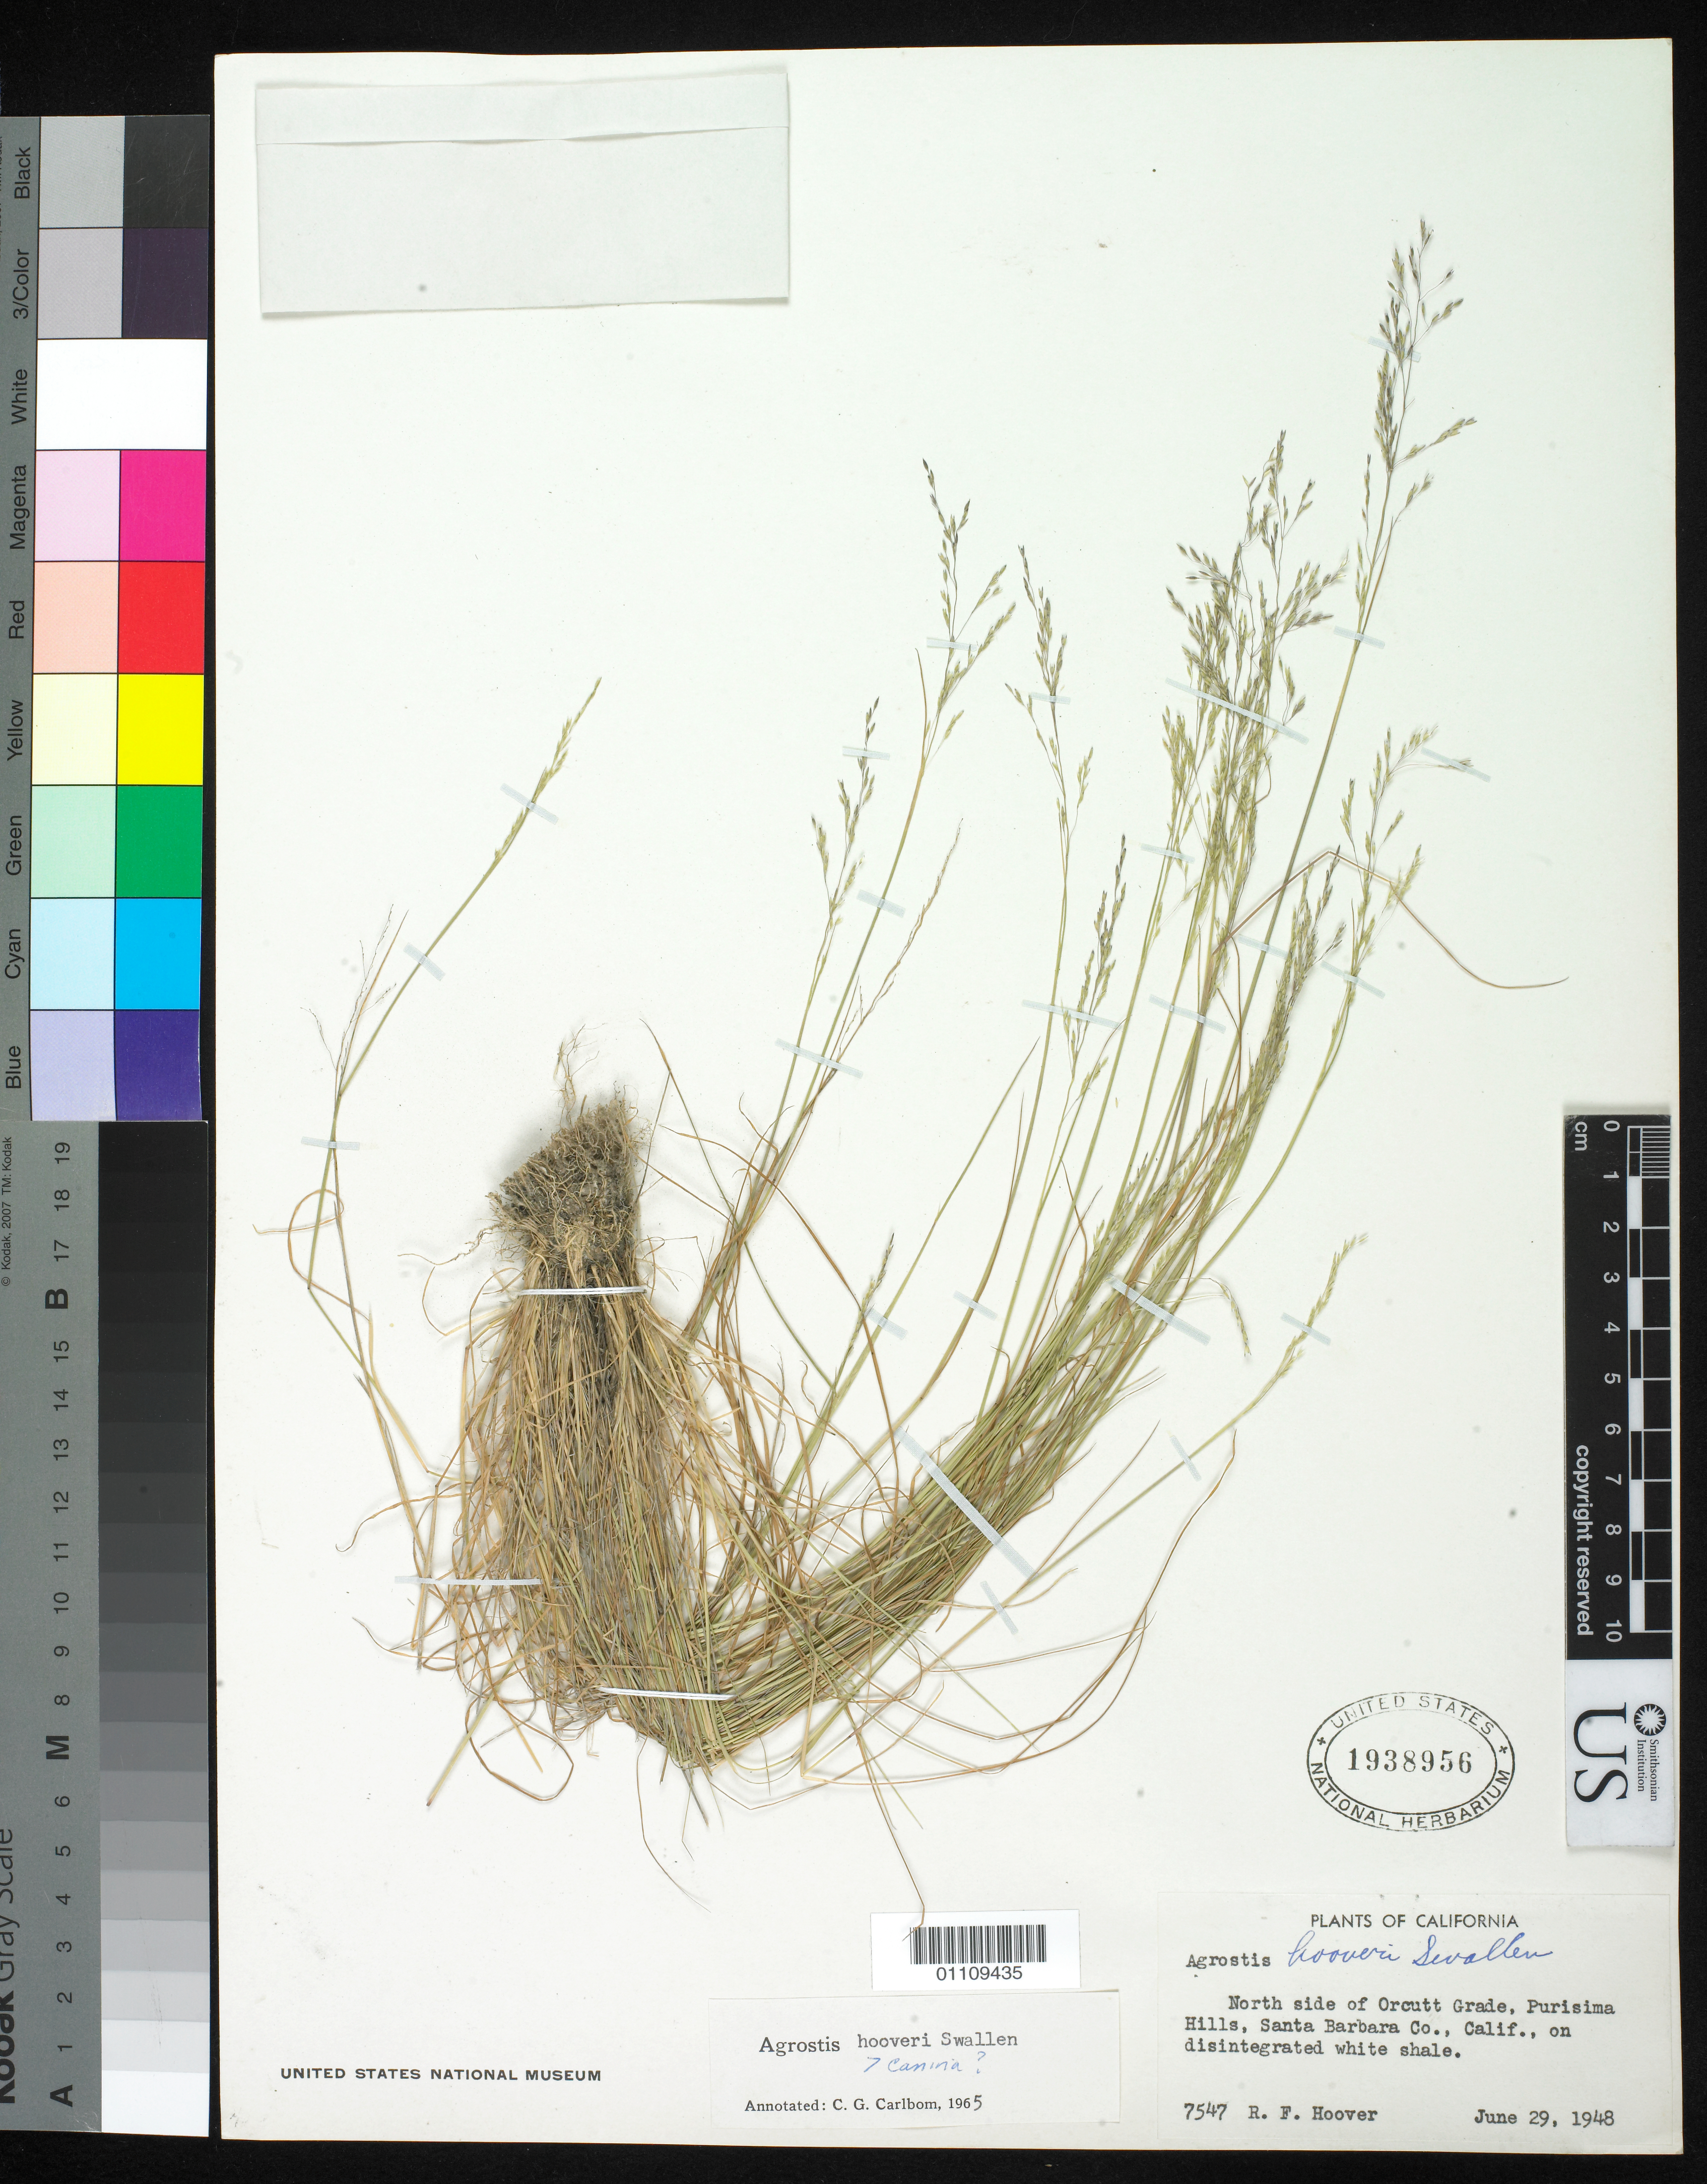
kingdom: Plantae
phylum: Tracheophyta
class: Liliopsida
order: Poales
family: Poaceae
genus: Agrostis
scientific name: Agrostis hooveri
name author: Swallen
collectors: R. F. Hoover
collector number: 7547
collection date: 1948-06-29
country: United States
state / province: California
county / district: Santa Barbara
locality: N side of Orcutt Grade, Purisima Hills.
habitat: On disintegrated white shale.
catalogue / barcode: US 1938956